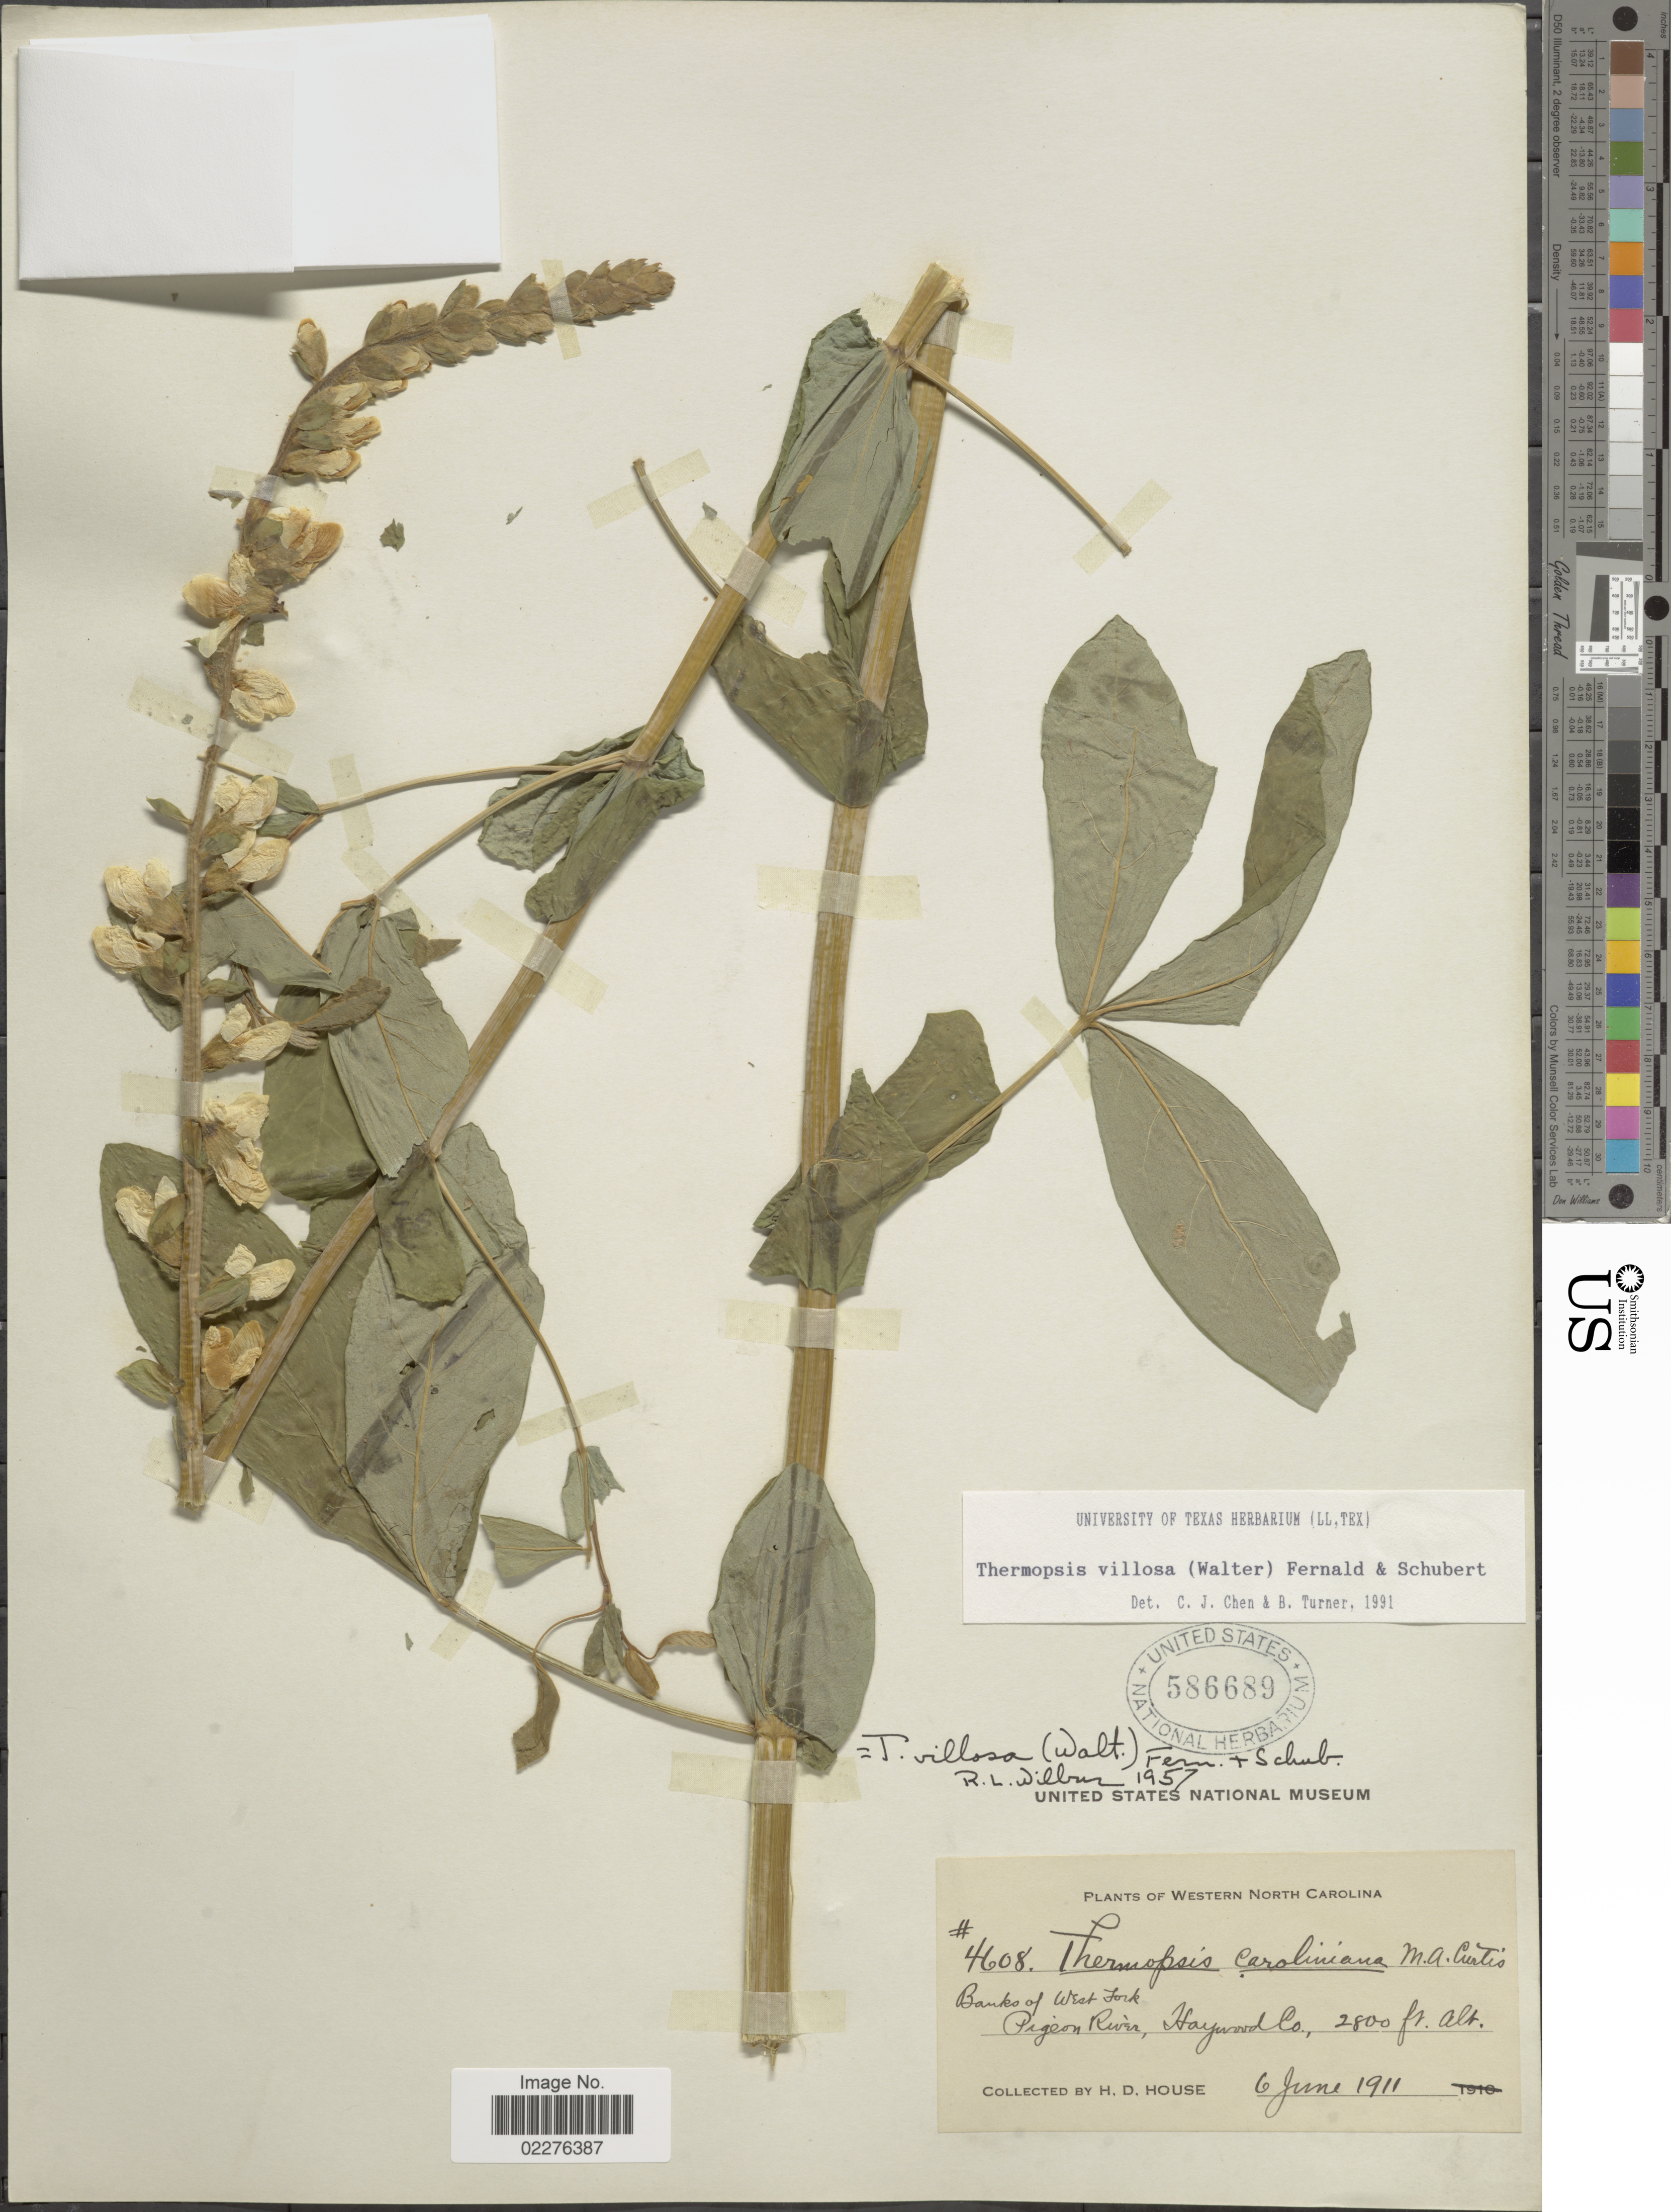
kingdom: Plantae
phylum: Tracheophyta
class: Magnoliopsida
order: Fabales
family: Fabaceae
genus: Thermopsis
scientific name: Thermopsis villosa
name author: (Walter) Fernald & B.G. Schub.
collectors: H. D. House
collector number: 4608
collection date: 1911-06-06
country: United States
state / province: North Carolina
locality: Western North Carolina, Banks of West Fork, Pigeon River, Haywood Co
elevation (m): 853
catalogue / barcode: US 586689